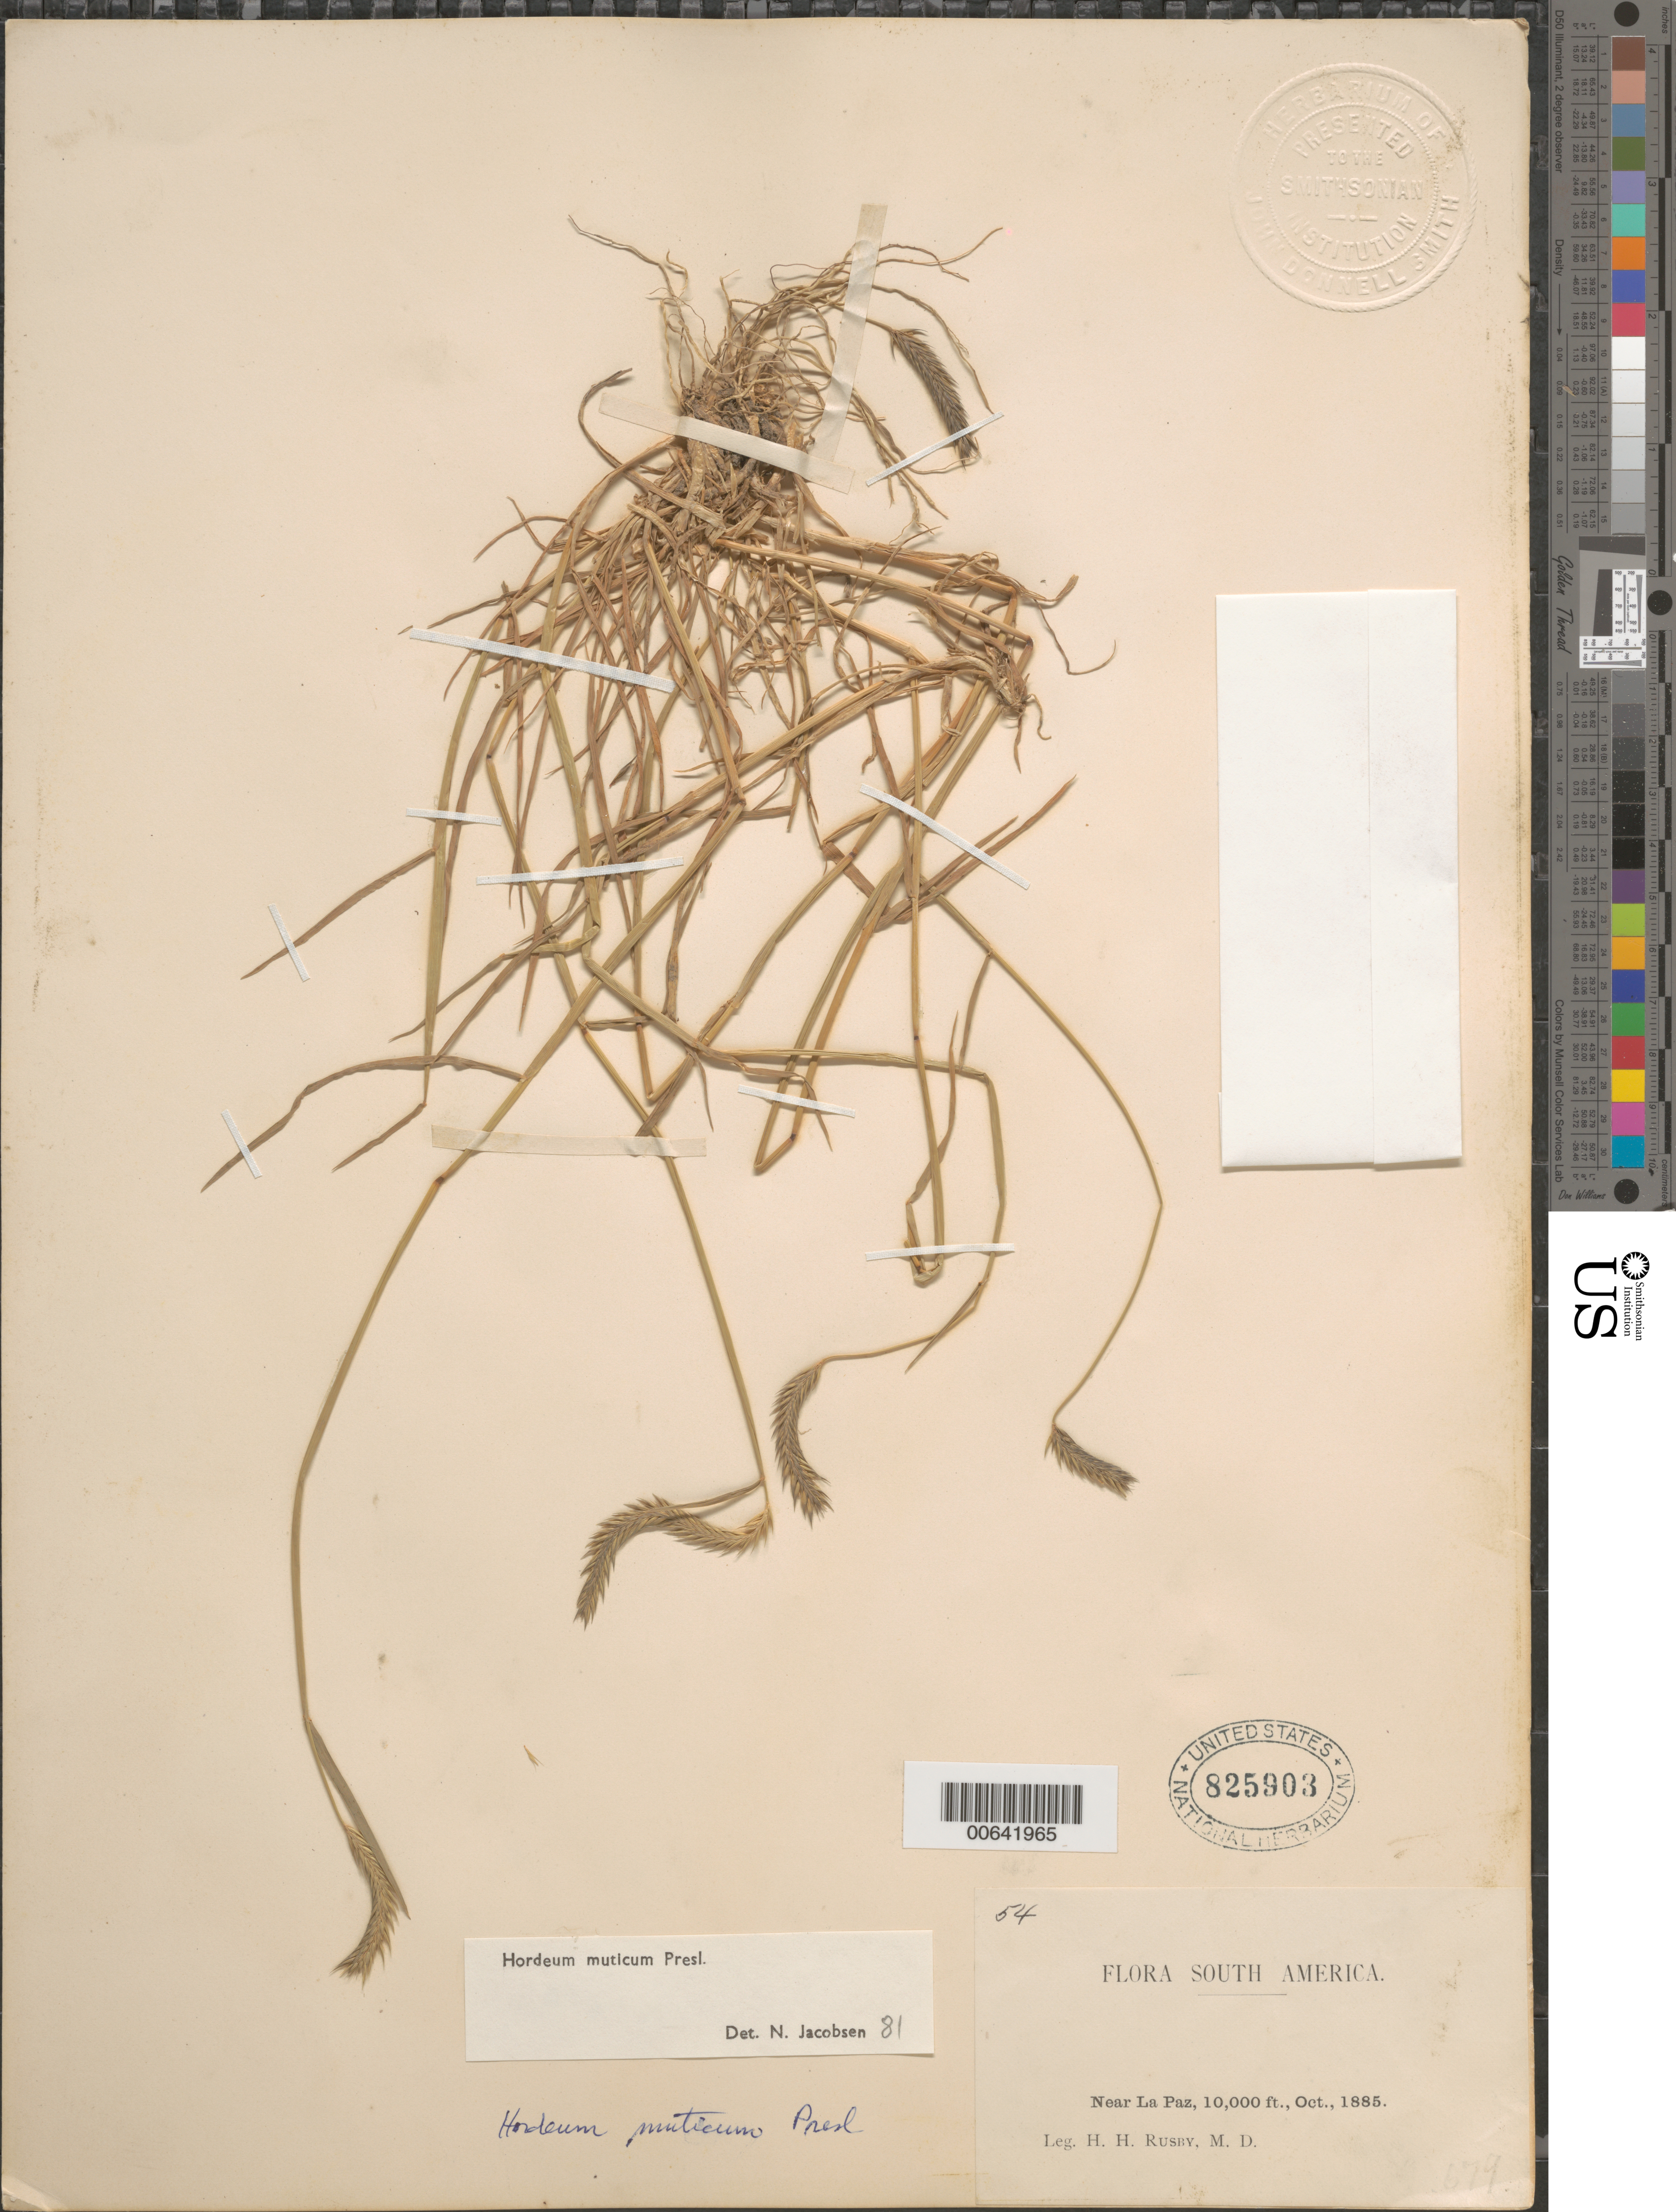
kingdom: Plantae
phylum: Tracheophyta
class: Liliopsida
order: Poales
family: Poaceae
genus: Hordeum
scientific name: Hordeum muticum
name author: J. Presl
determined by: Hunziker, J.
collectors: H. H. Rusby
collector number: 54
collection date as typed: Oct 1885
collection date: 1885-10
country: Bolivia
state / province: La Paz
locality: Near La Paz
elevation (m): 3048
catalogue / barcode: US 825903